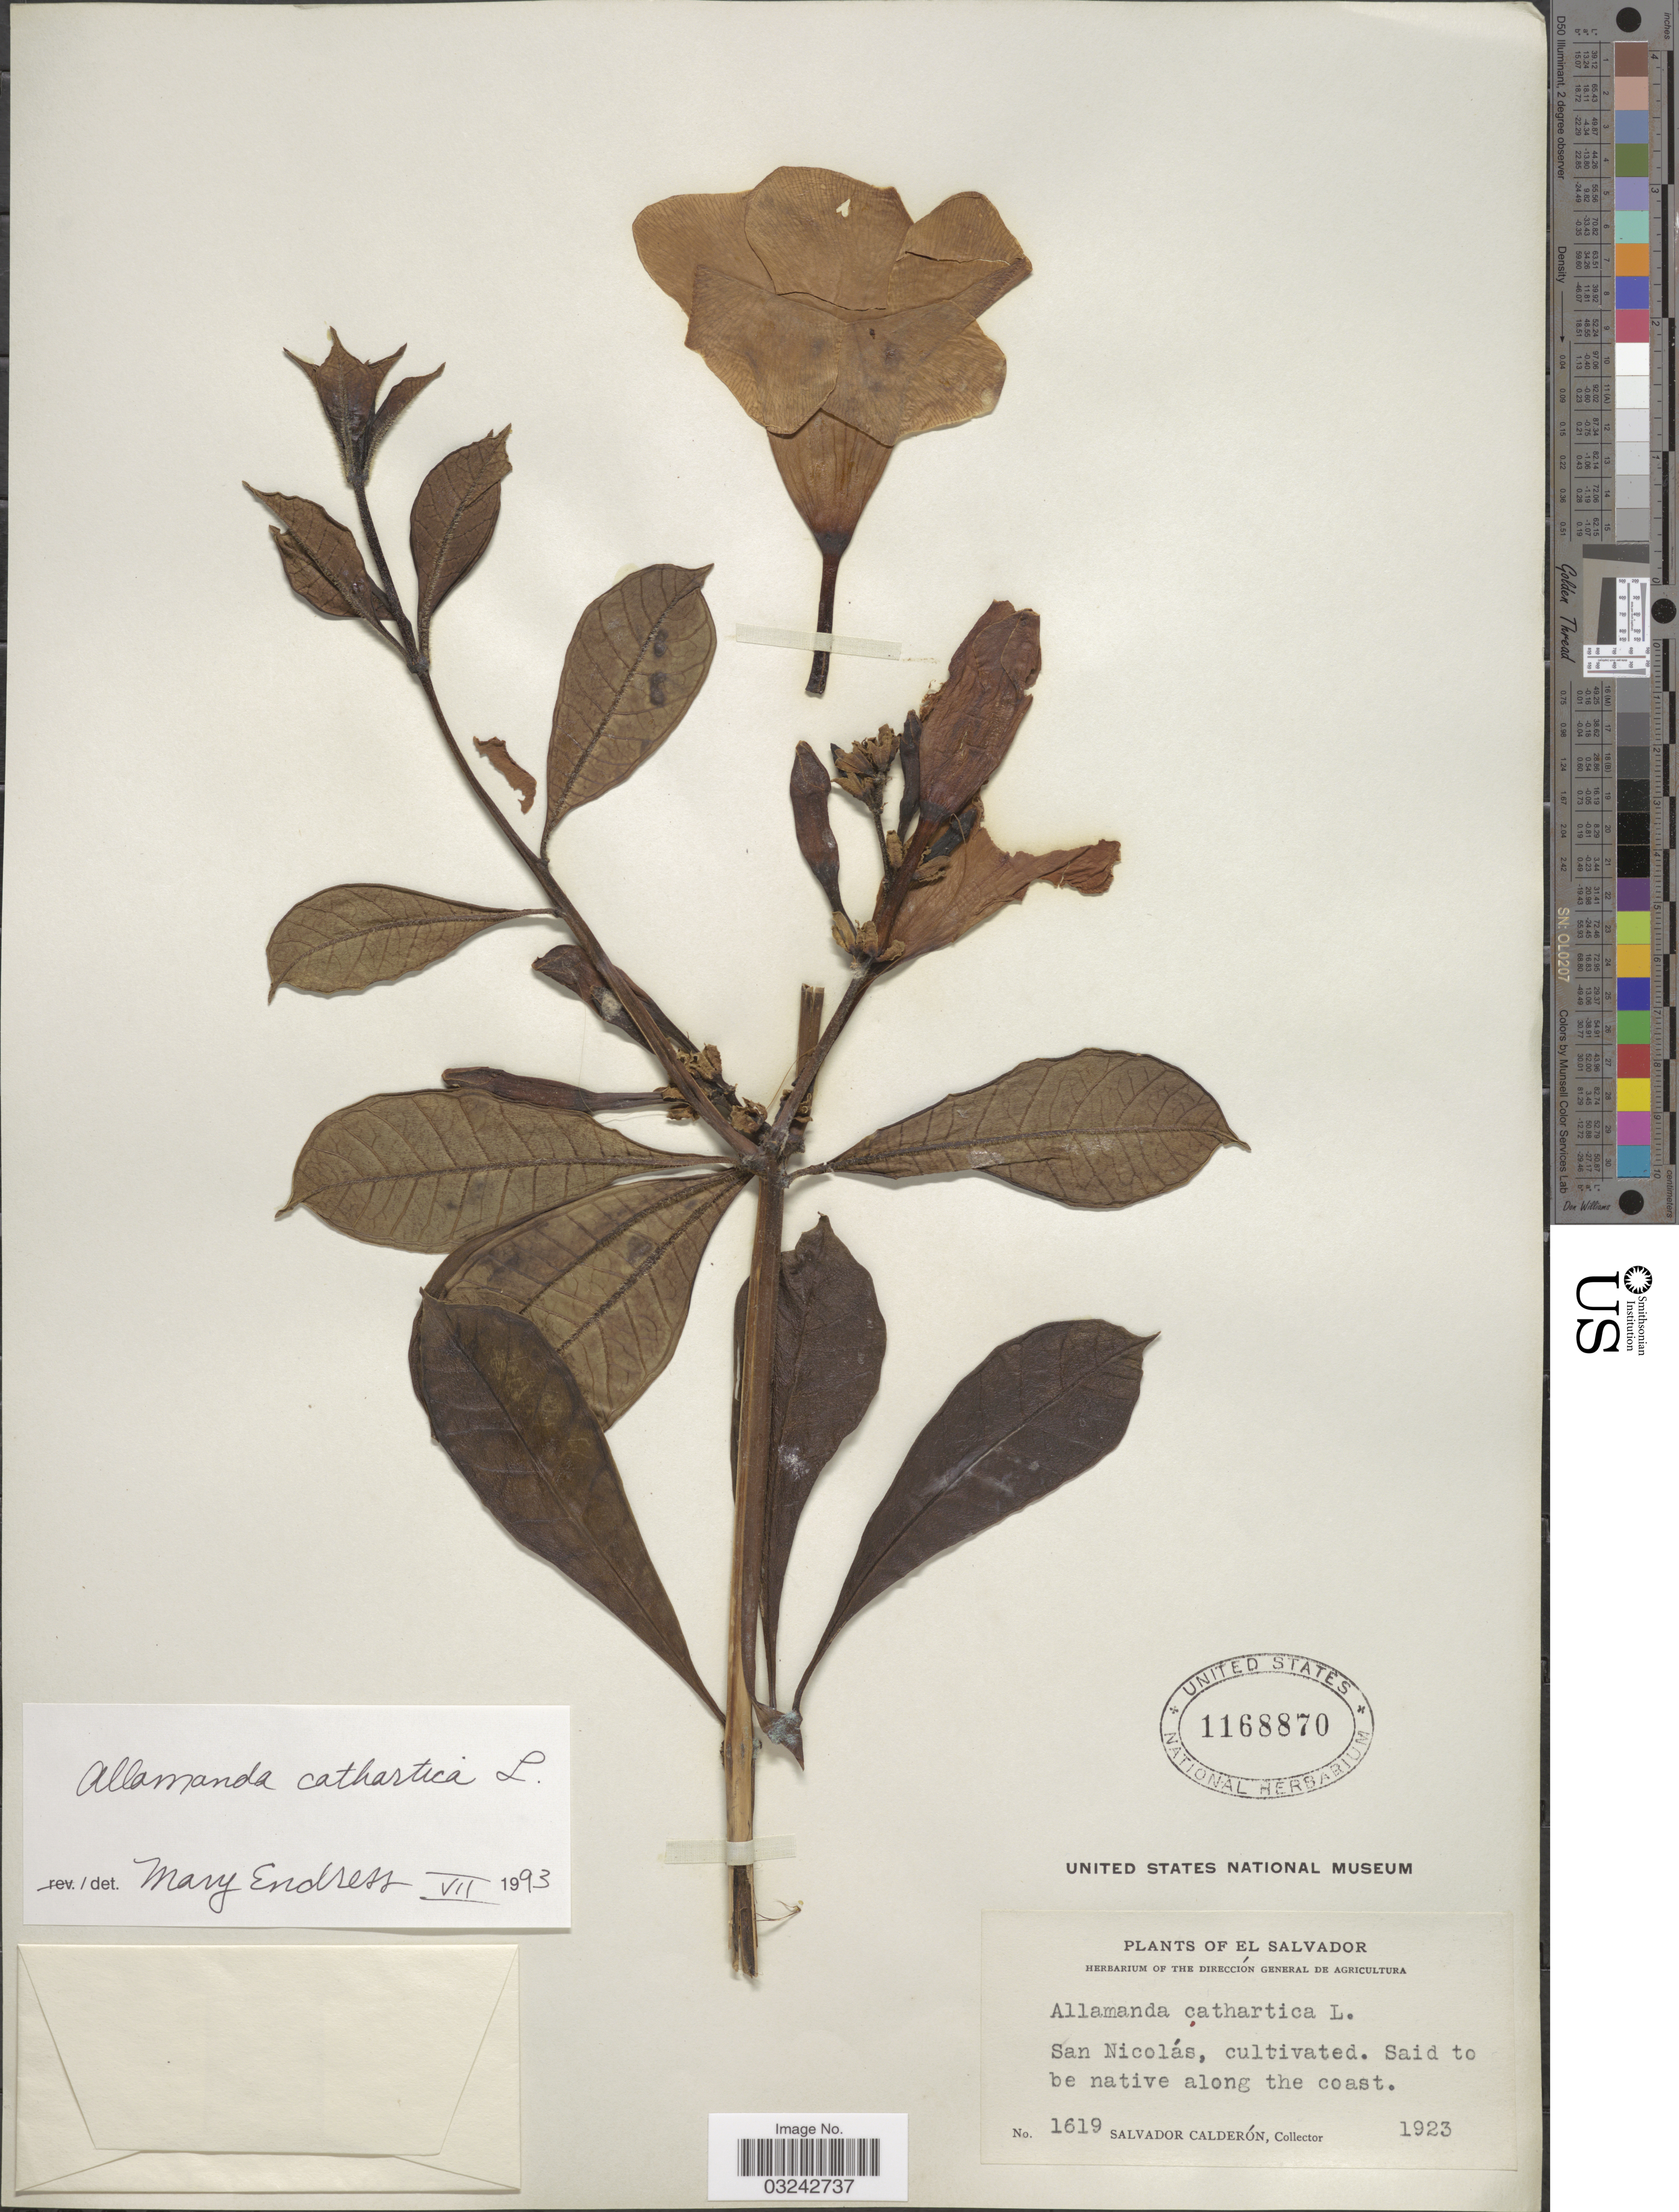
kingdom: Plantae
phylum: Tracheophyta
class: Magnoliopsida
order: Gentianales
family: Apocynaceae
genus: Allamanda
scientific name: Allamanda cathartica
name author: L.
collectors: S. Calderón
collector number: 1619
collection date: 1923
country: El Salvador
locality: San Nicolás. Said to be native along the coast.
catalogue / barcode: US 1168870